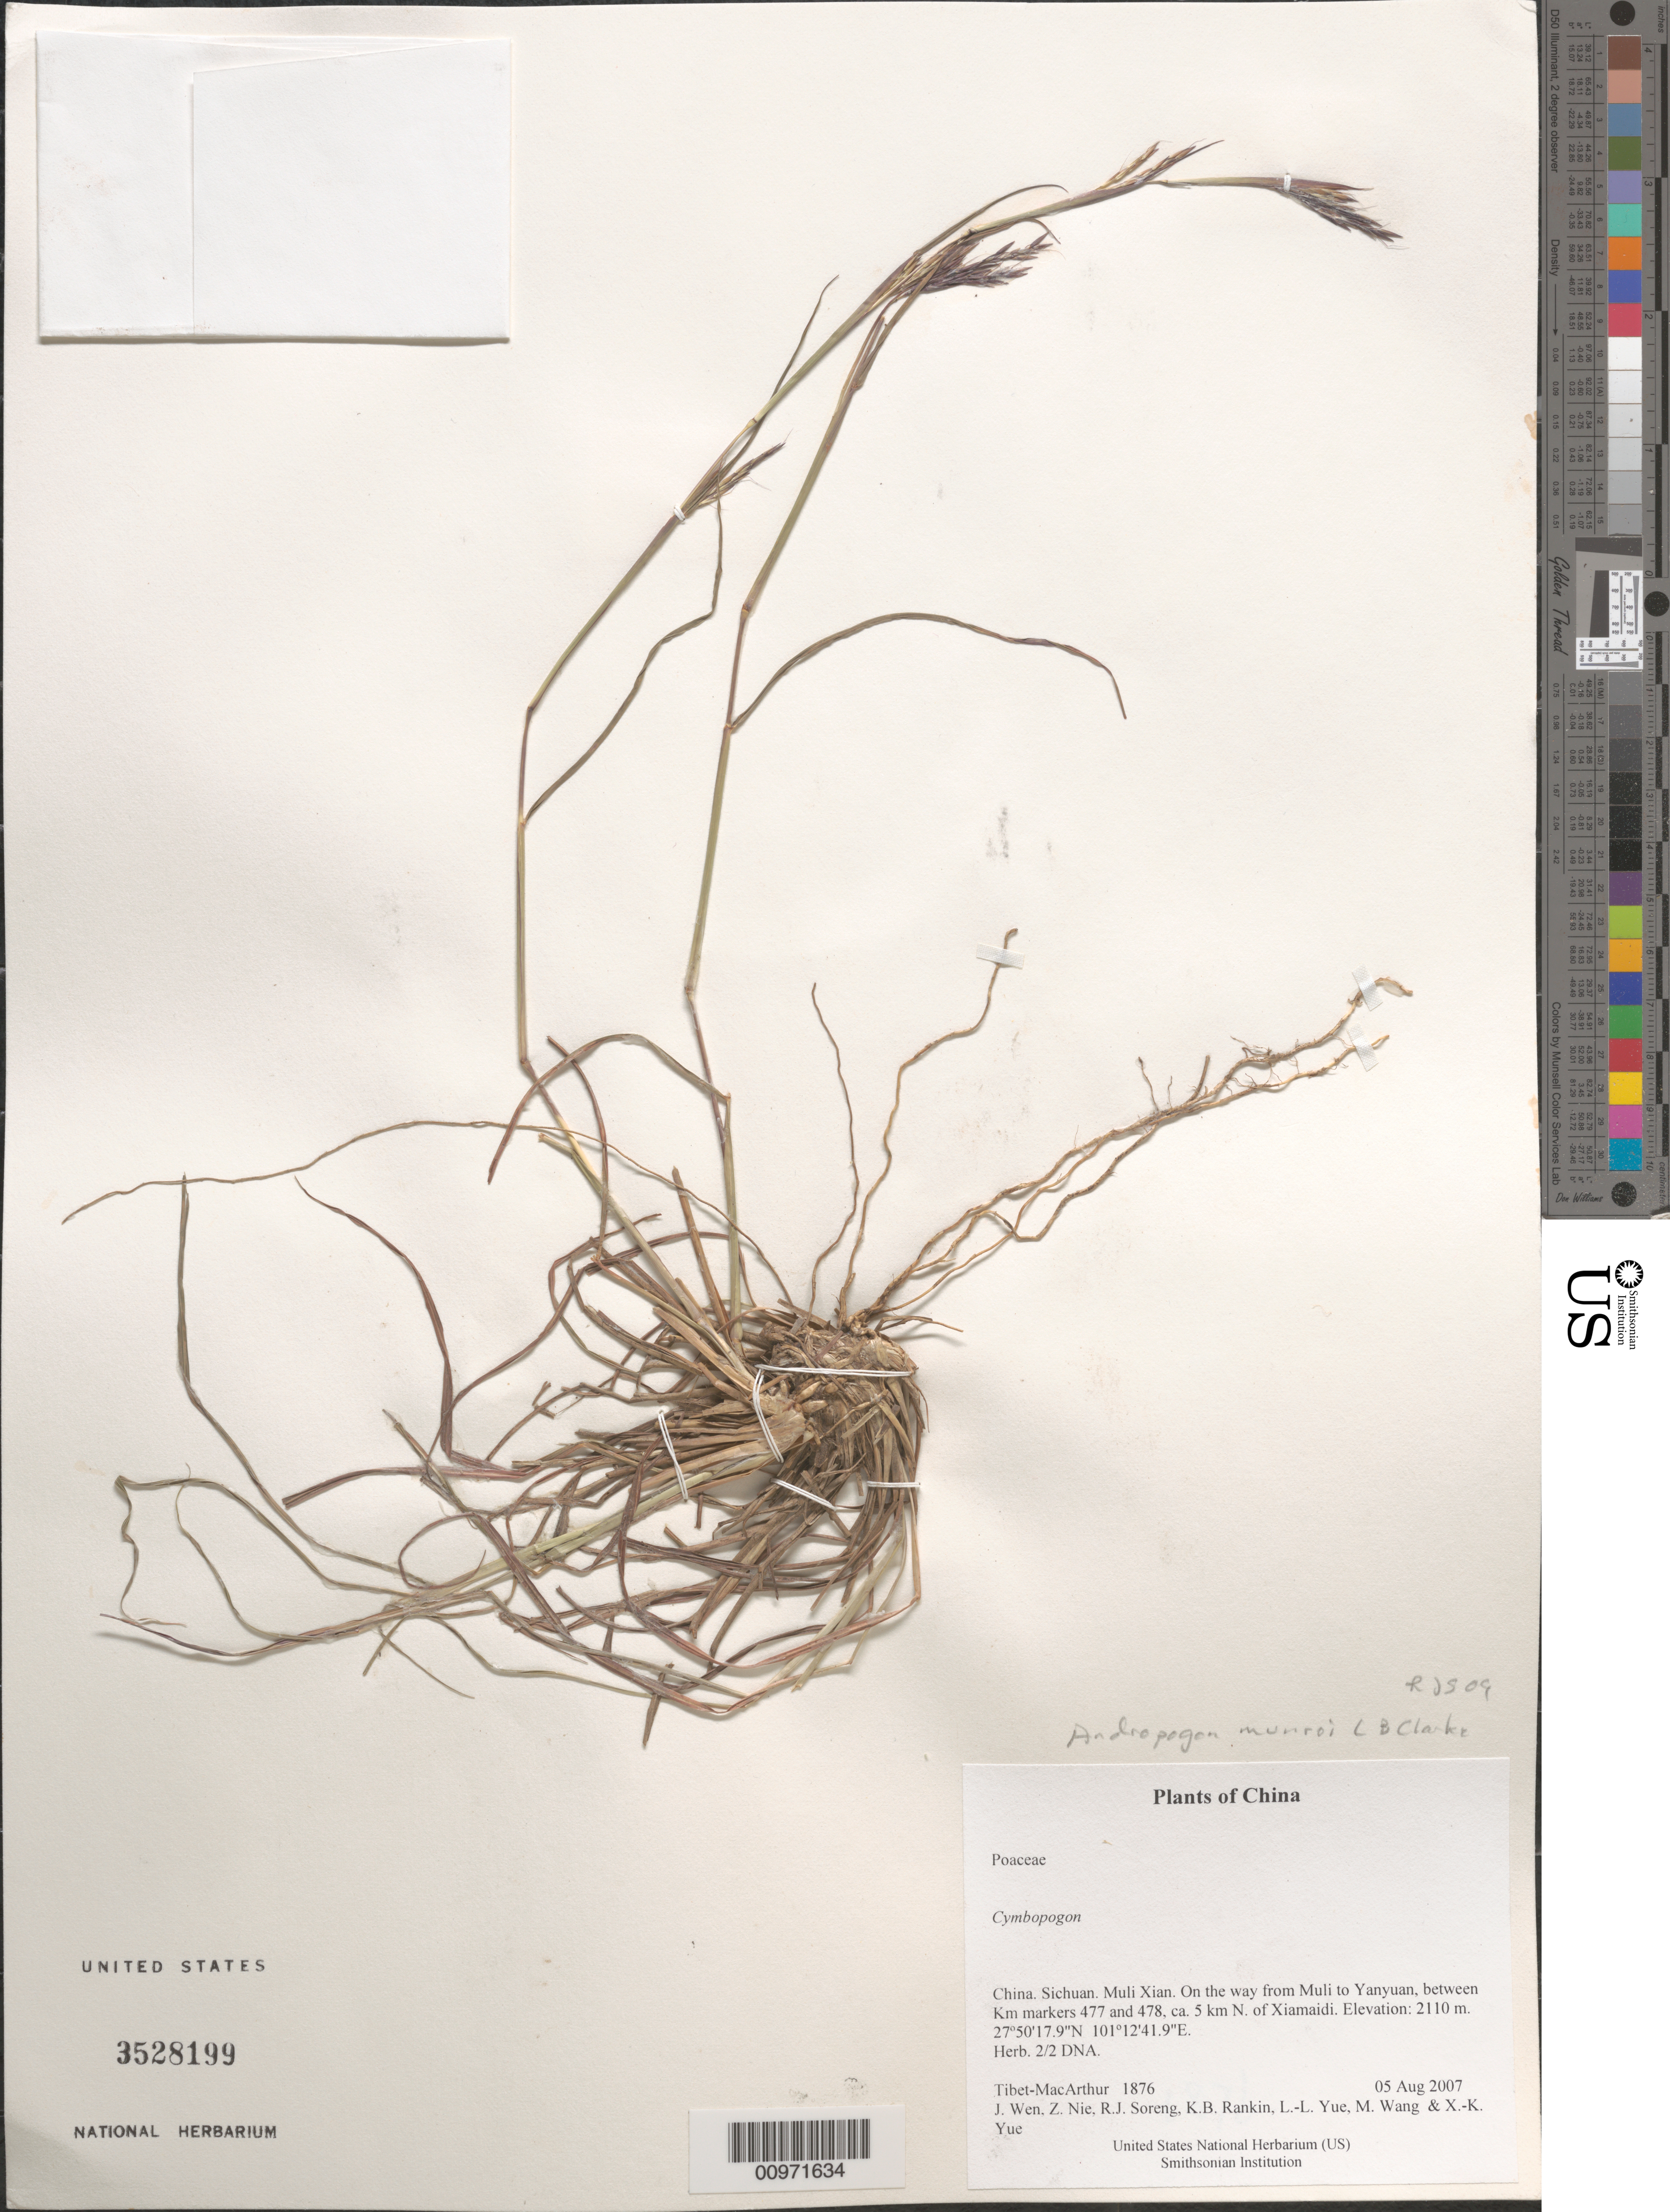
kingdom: Plantae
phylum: Tracheophyta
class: Liliopsida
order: Poales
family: Poaceae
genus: Andropogon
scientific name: Andropogon munroi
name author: C.B. Clarke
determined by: Soreng, Robert J., Research Associate (BOT), Smithsonian Institution - National Museum of Natural History (UNITED STATES)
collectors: Tibet-MacArthur, J. Wen, Z. Nie, R. J. Soreng, K. Rankin, L. Yue, M. Wang & X. Yue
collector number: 1876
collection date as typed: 05 Aug 2007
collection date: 2007-08-05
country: China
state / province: Sichuan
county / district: Muli Xian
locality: On the way from Muli to Yanyuan, between Km markers 477 and 478, ca. 5 km N. of Xiamaidi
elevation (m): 2110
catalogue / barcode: US 3528199